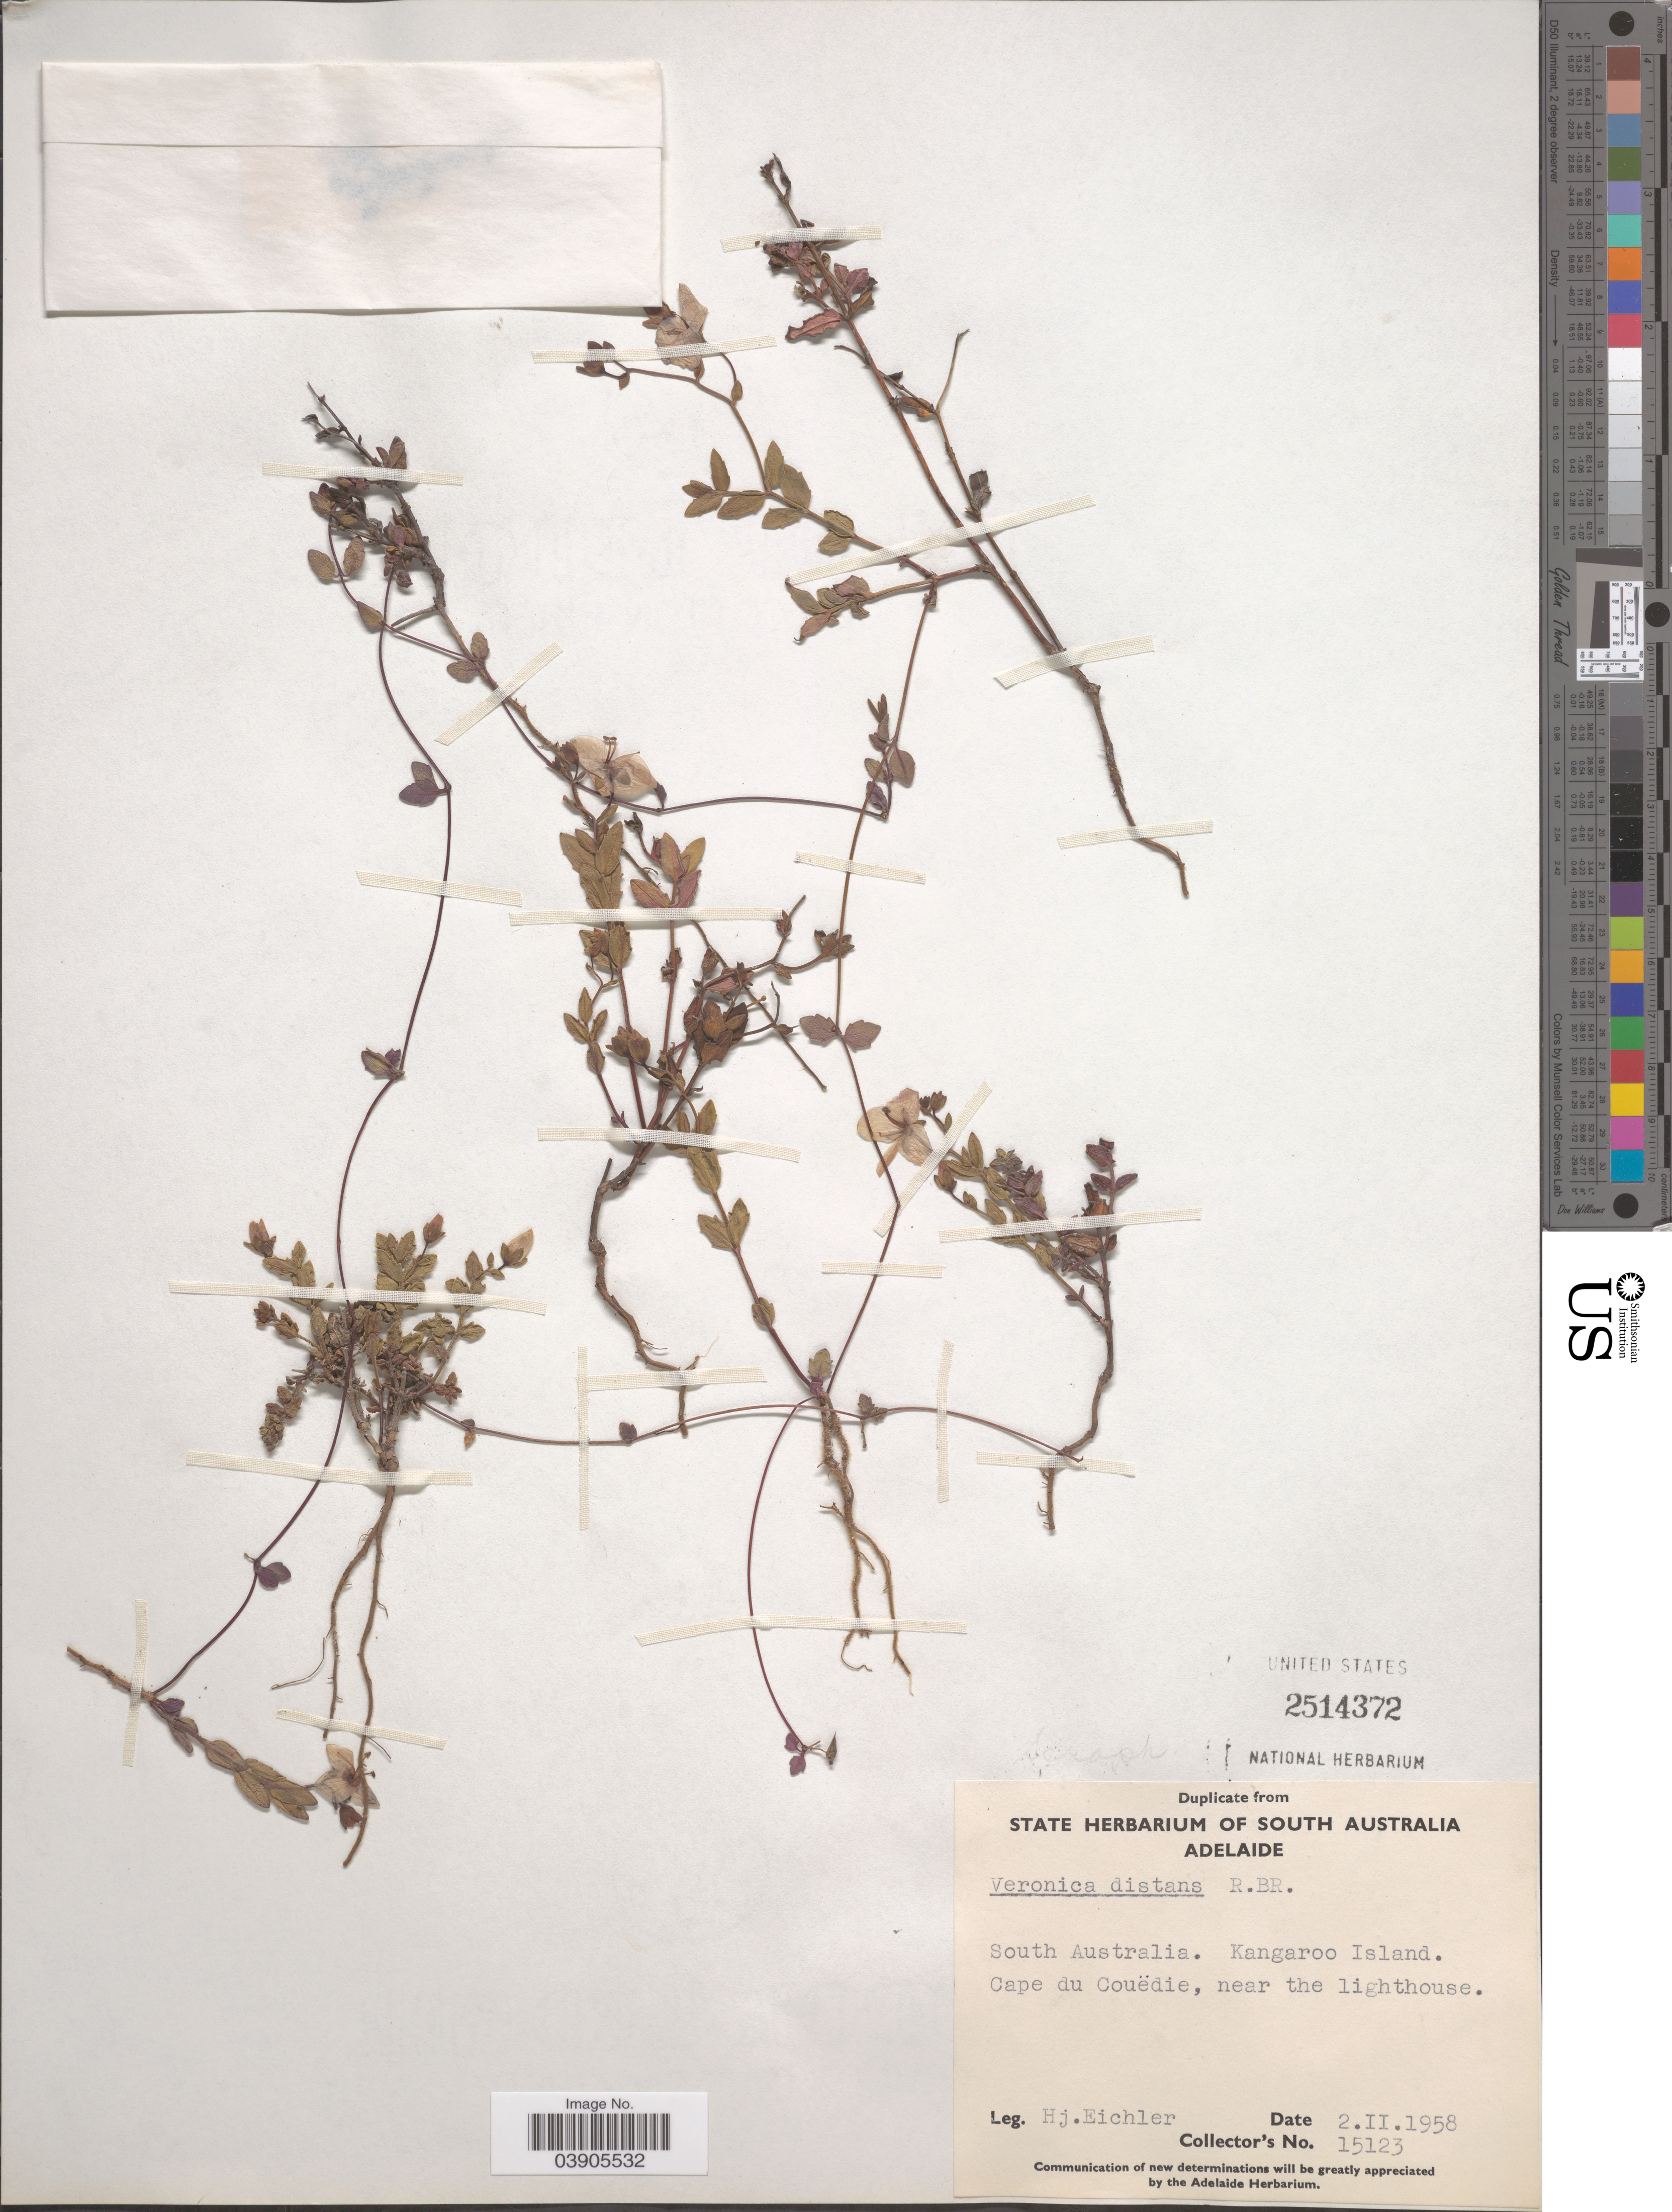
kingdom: Plantae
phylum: Tracheophyta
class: Magnoliopsida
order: Lamiales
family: Plantaginaceae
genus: Veronica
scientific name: Veronica distans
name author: R. Br.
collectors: H. Eichler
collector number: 15123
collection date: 1958-02-02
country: Australia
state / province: South Australia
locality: Kangaroo Island. Cape du Couëdie, near the lighthouse.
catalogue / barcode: US 2514372